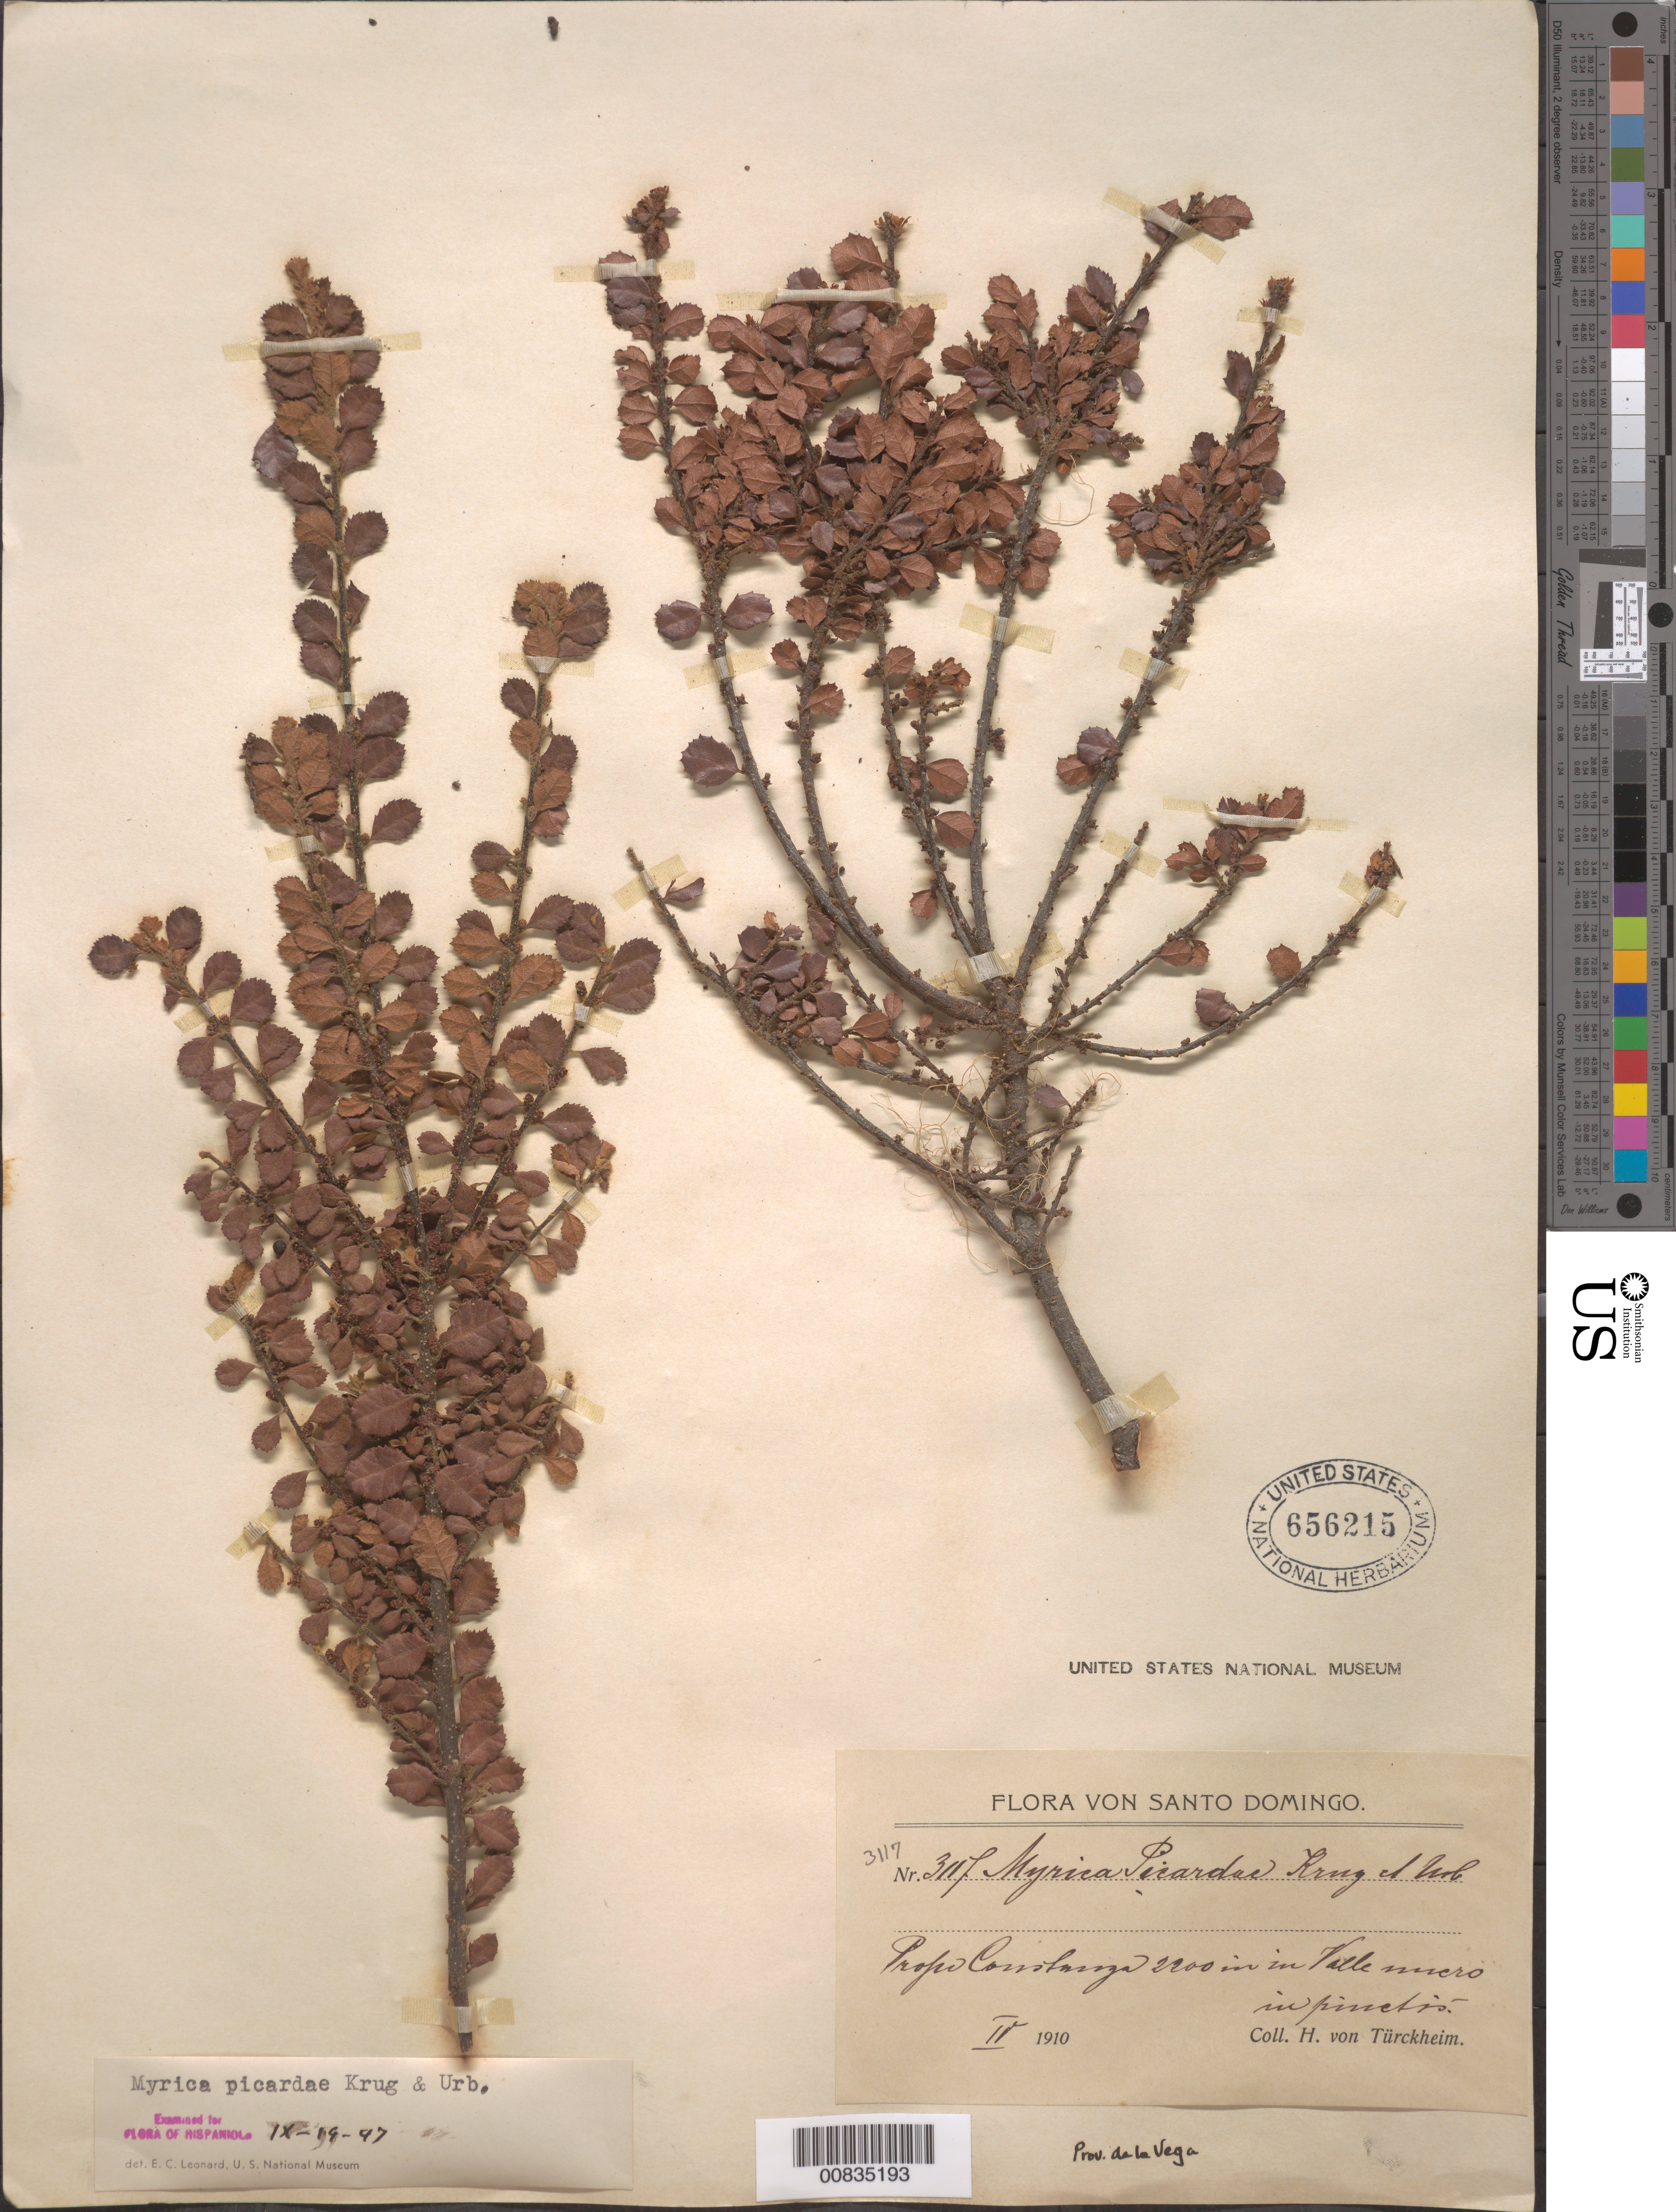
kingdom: Plantae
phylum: Tracheophyta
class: Magnoliopsida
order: Fagales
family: Myricaceae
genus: Morella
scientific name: Morella picardae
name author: (Krug & Urb.) Wilbur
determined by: Strong, Mark T., (BOT), Smithsonian Institution - National Museum of Natural History (UNITED STATES)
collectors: H. von Türckheim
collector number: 3117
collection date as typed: Apr 1910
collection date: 1910-04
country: Dominican Republic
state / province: La Vega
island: Hispaniola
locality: Propo Constanza in Valle Nuevo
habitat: In "pinesis".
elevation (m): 2200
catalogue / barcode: US 656215